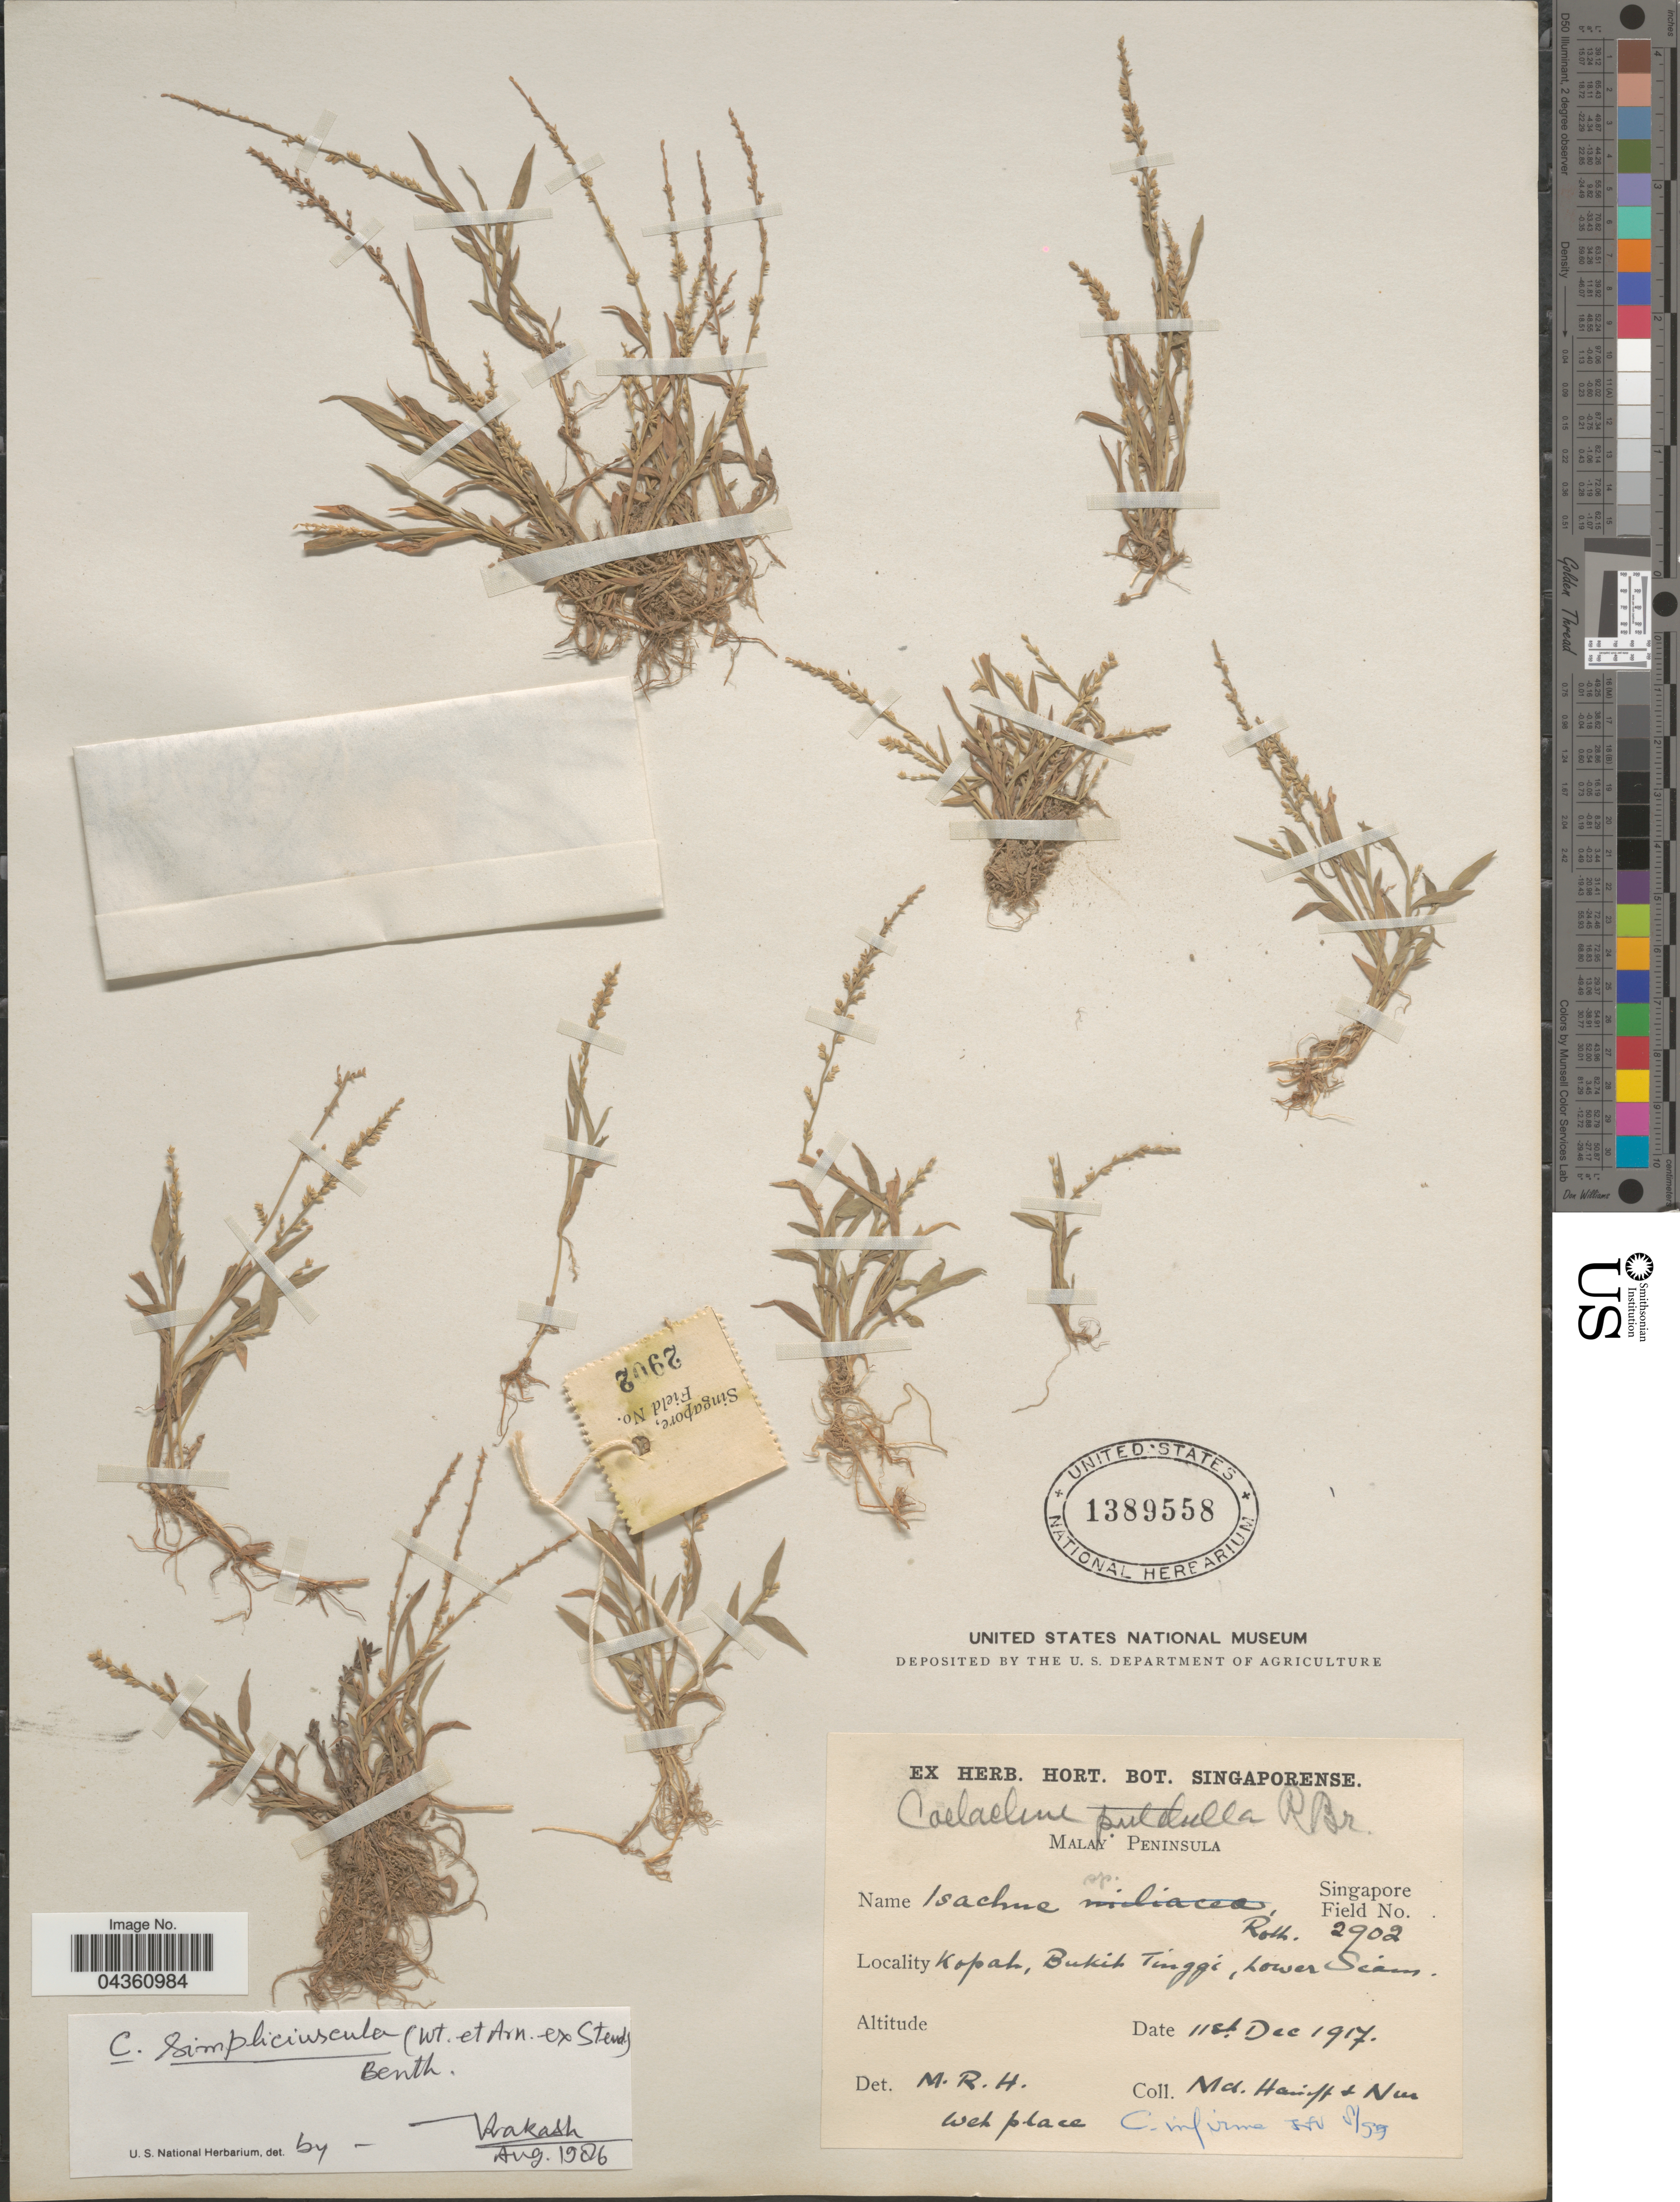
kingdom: Plantae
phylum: Tracheophyta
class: Liliopsida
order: Poales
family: Poaceae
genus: Coelachne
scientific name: Coelachne infirma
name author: Büse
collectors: M. Haniff & M. Nur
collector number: Singapore Field 2902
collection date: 1917-12-11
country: Malaysia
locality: Malay Peninsula. Kopah, Bukit Tinggi, Lower Siam.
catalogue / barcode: US 1389558